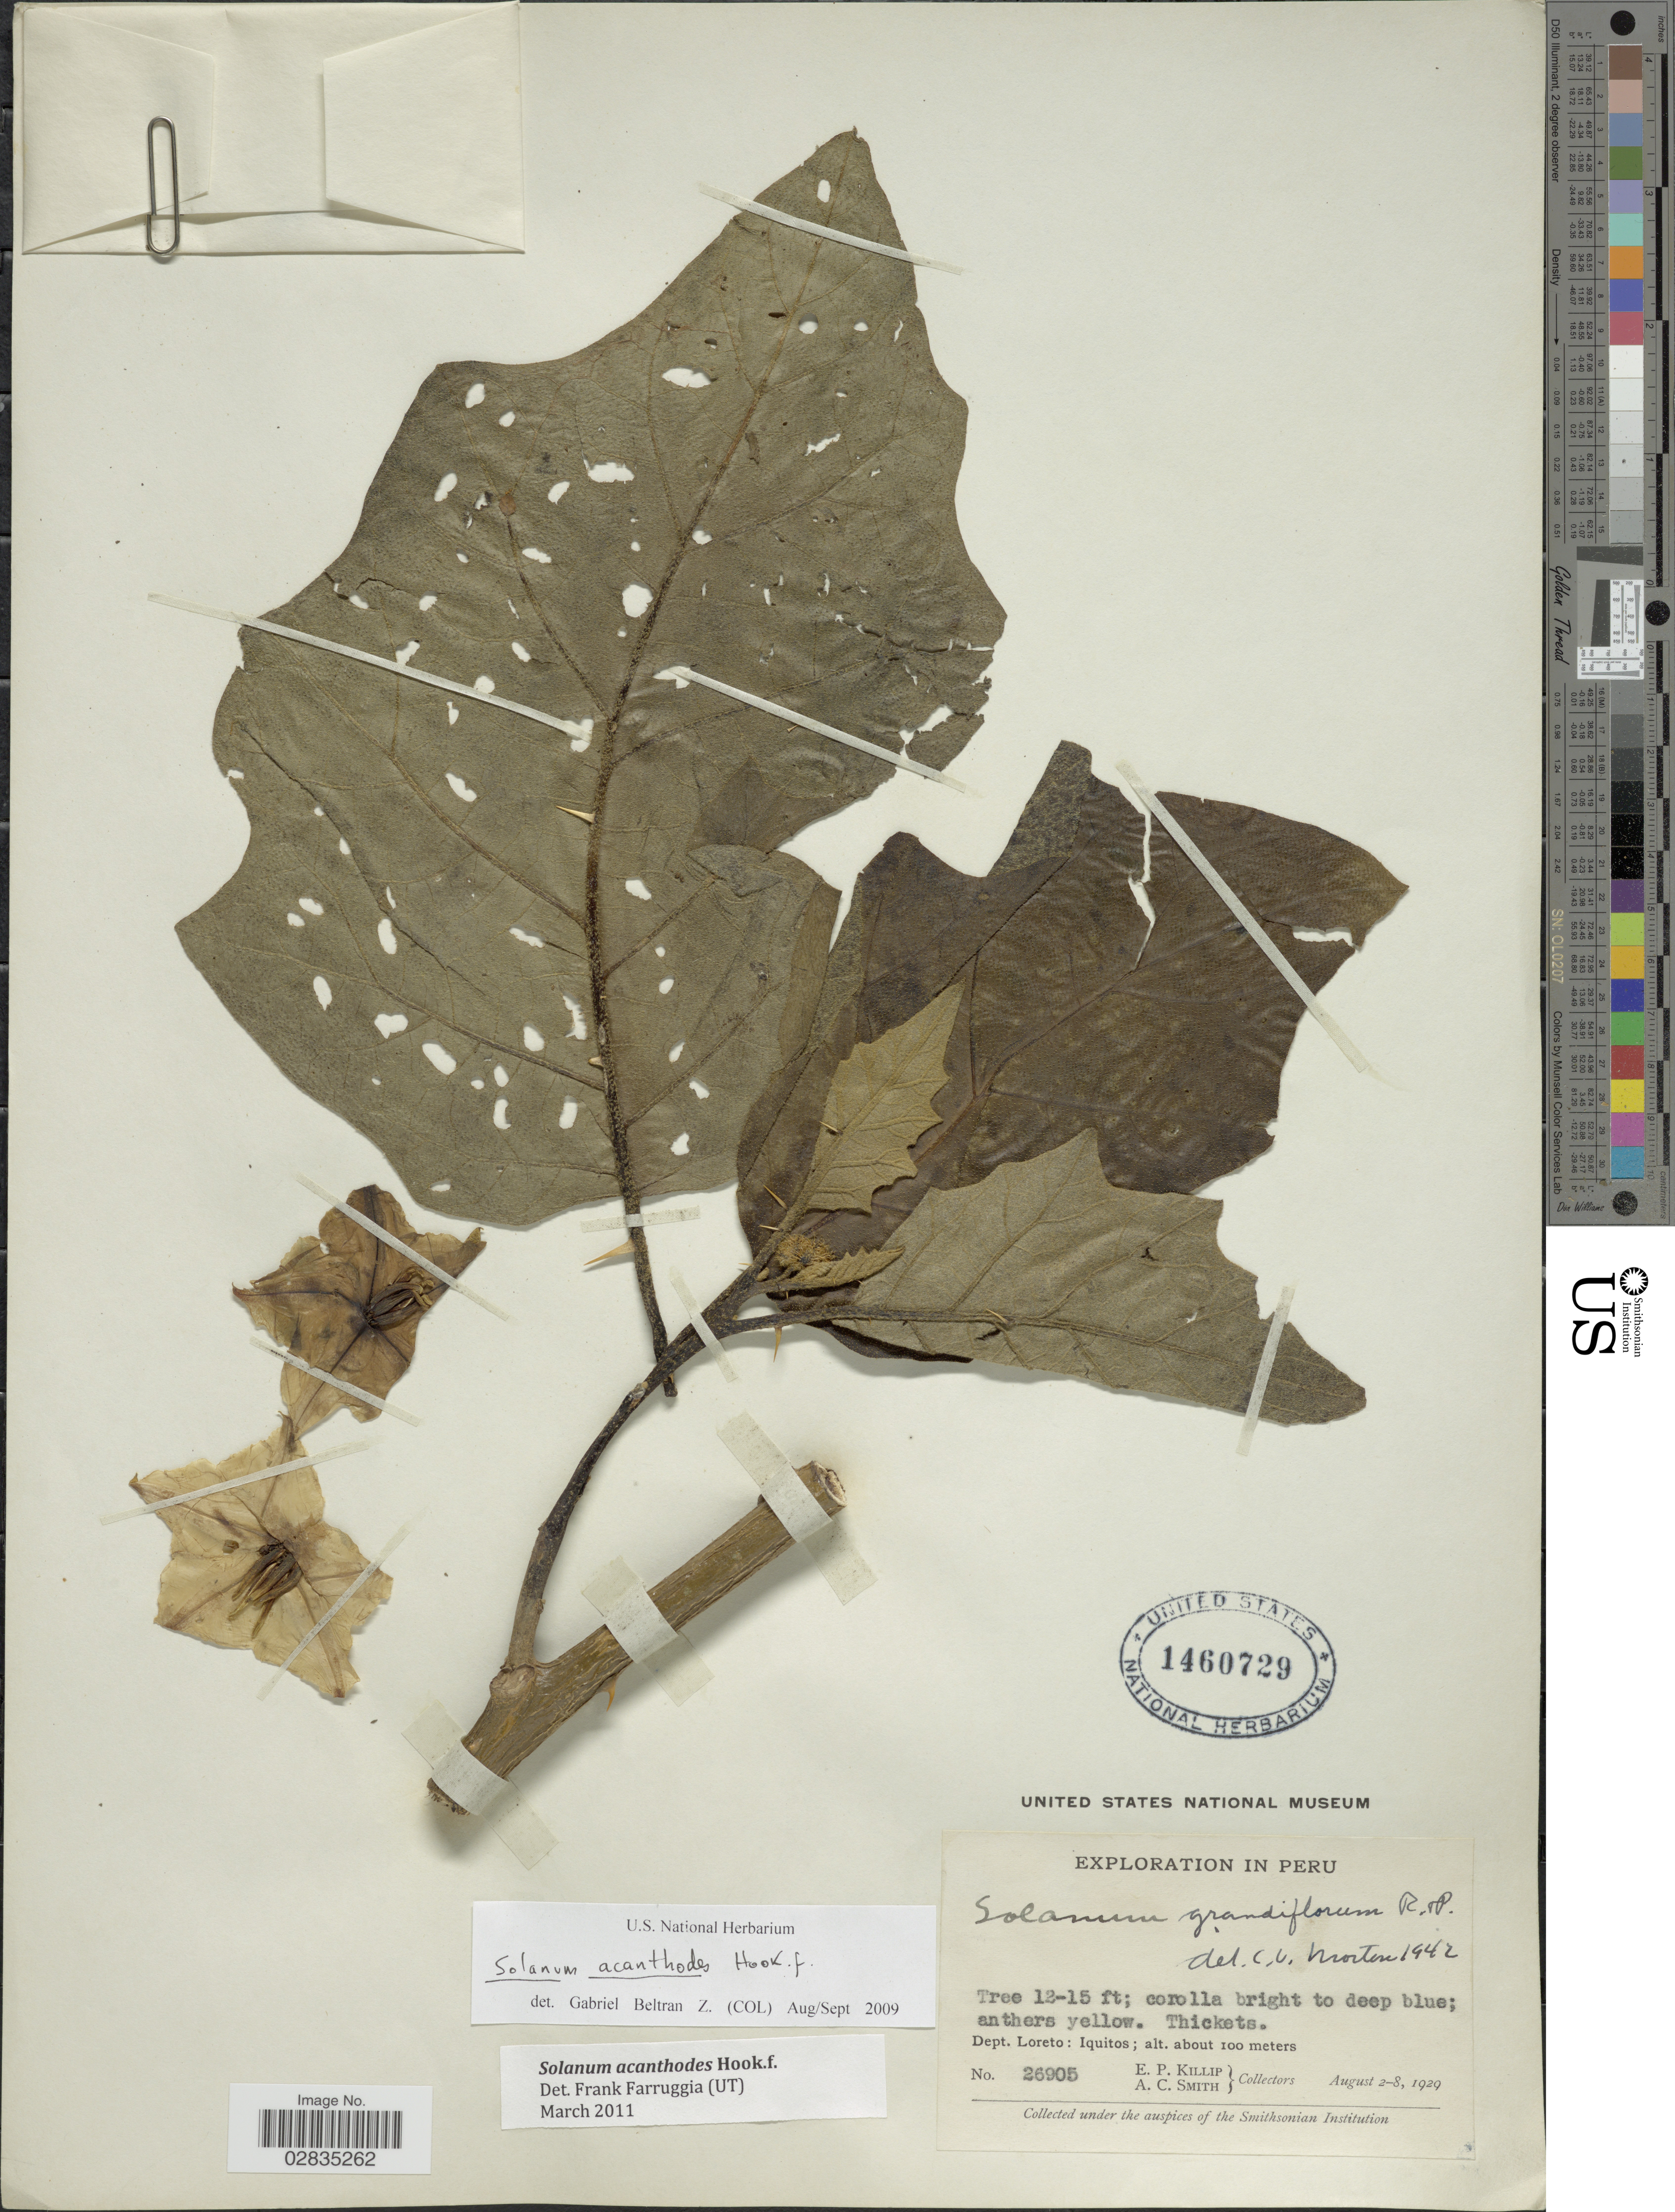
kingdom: Plantae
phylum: Tracheophyta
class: Magnoliopsida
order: Solanales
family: Solanaceae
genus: Solanum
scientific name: Solanum acanthodes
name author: Hook. f.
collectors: E. P. Killip & A. C. Smith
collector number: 26905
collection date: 1929-08-02/1929-08-08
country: Peru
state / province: Loreto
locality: Dept. Loreto: Iquitos.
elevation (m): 100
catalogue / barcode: US 1460729